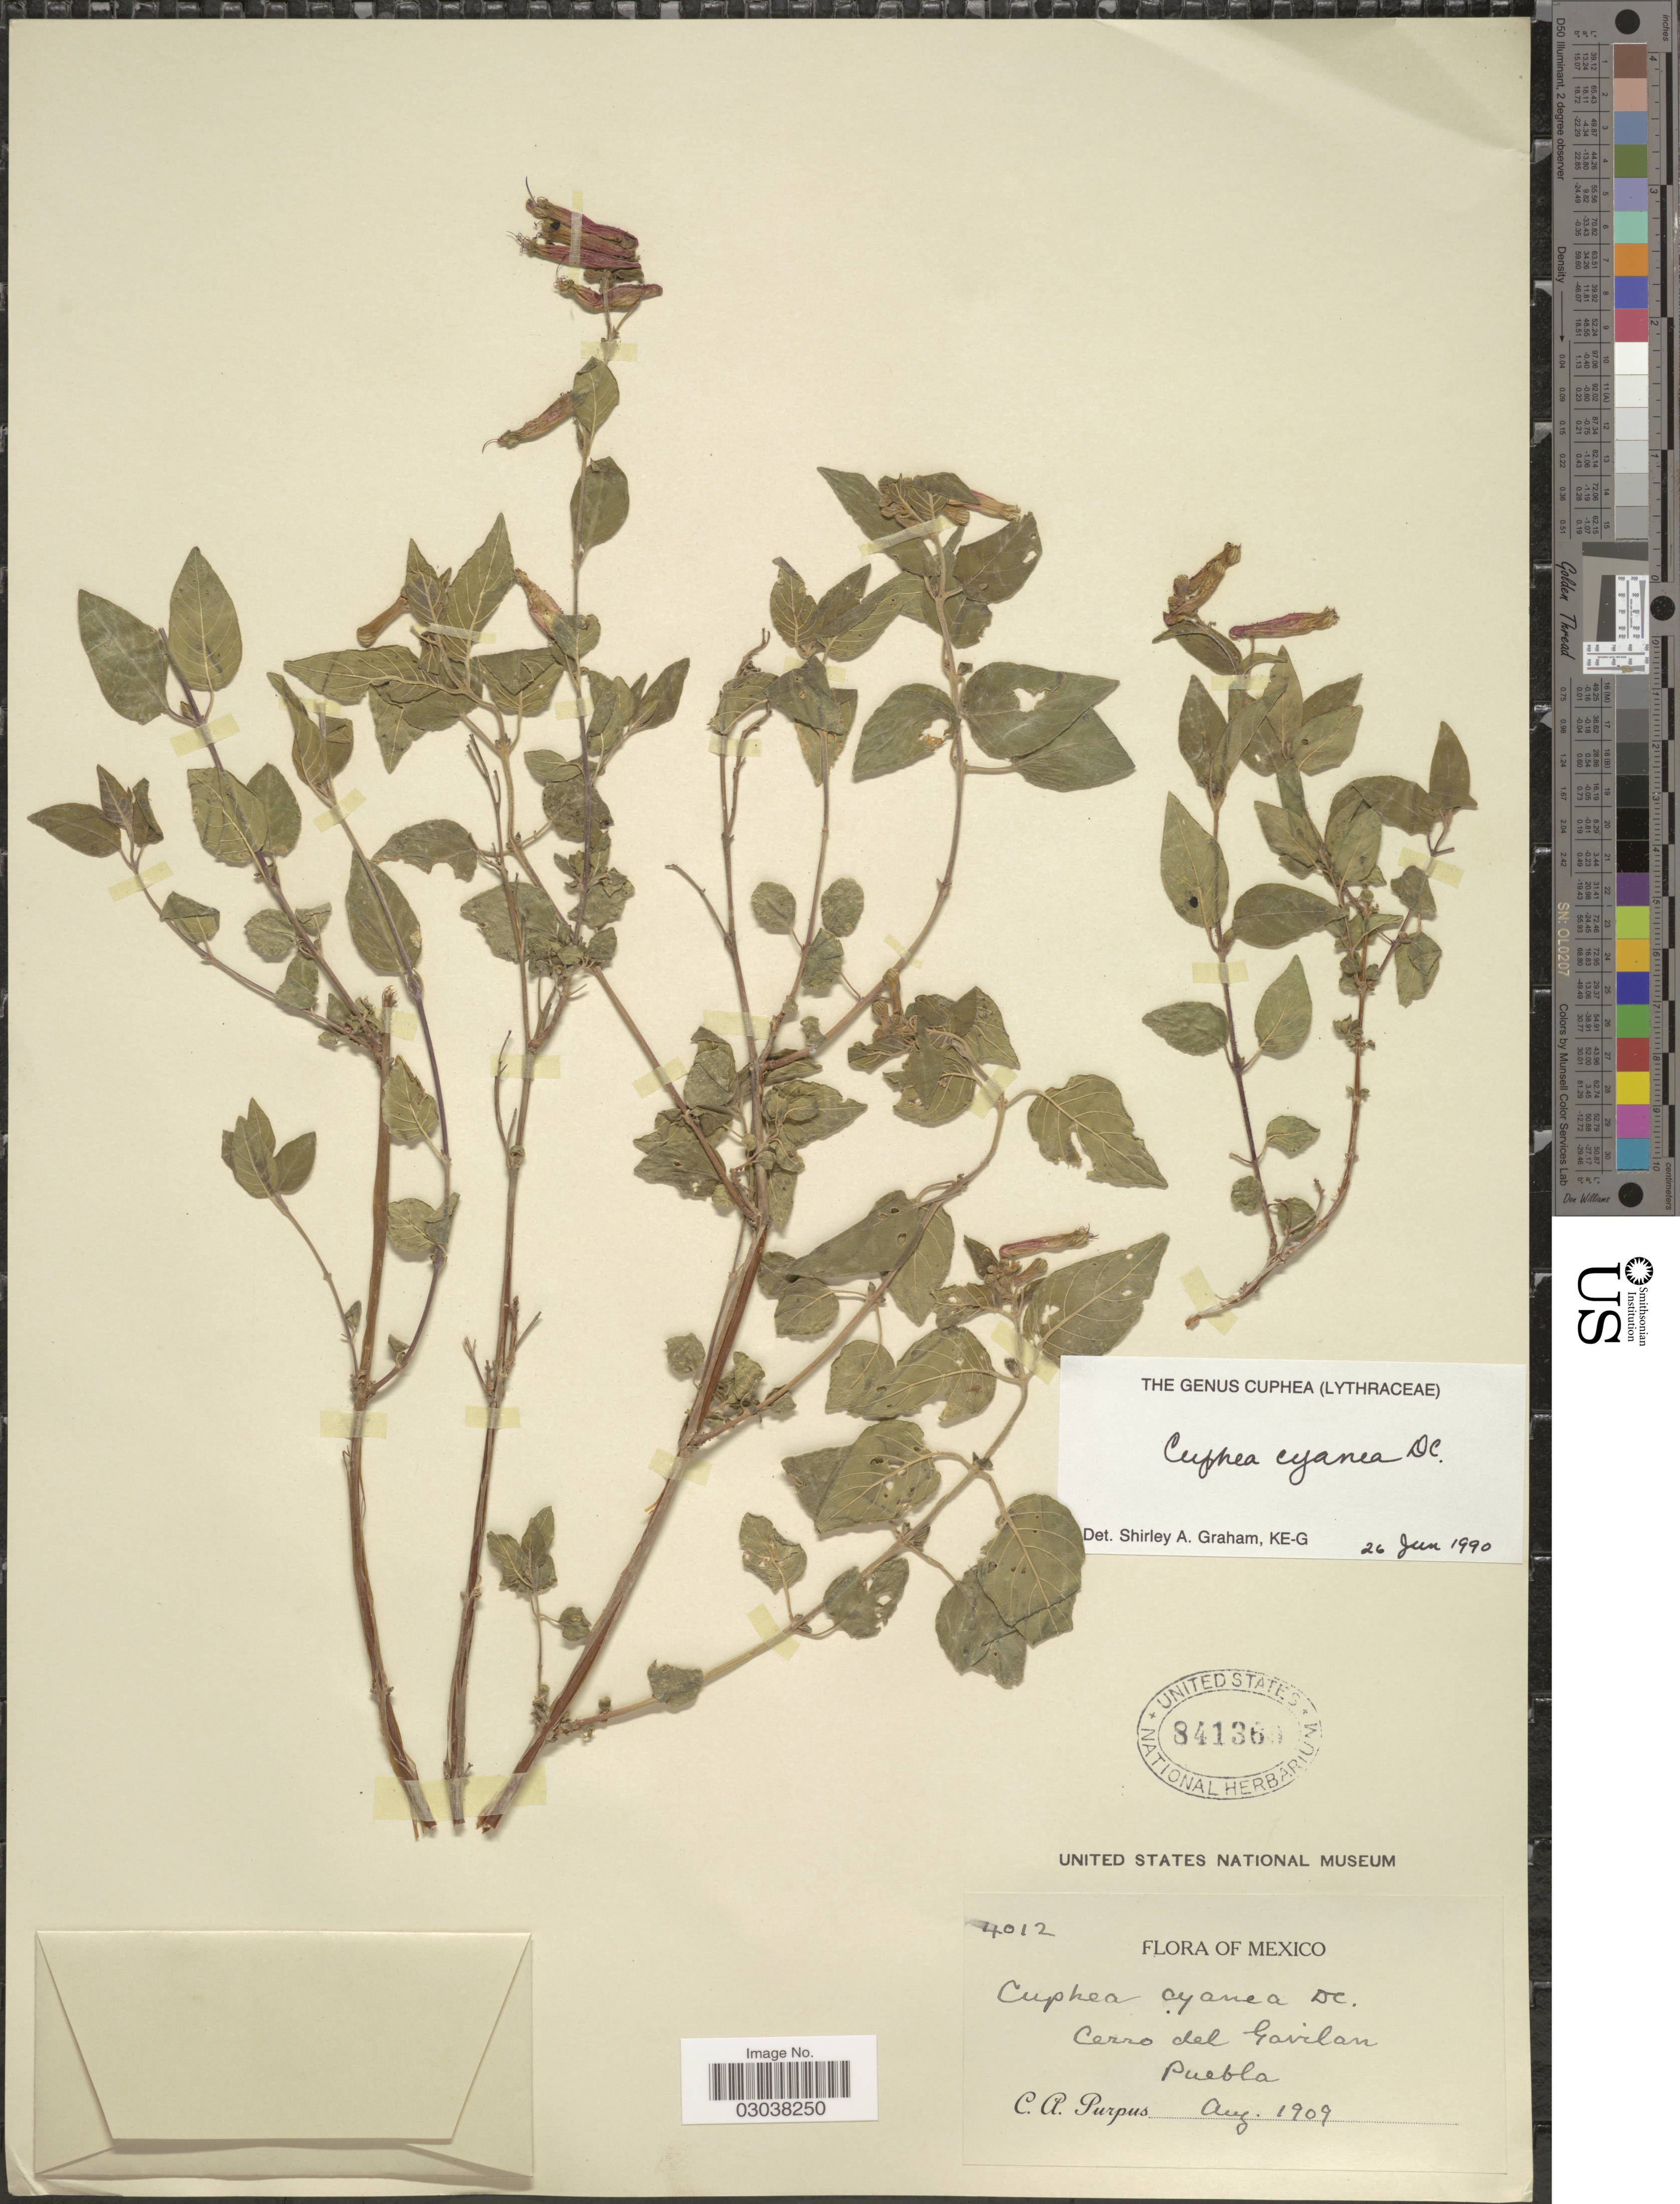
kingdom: Plantae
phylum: Tracheophyta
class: Magnoliopsida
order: Myrtales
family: Lythraceae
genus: Cuphea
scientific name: Cuphea cyanea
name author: DC.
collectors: C. A. Purpus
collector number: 4012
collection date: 1909-08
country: Mexico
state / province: Puebla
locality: Cerro del Gavilan.